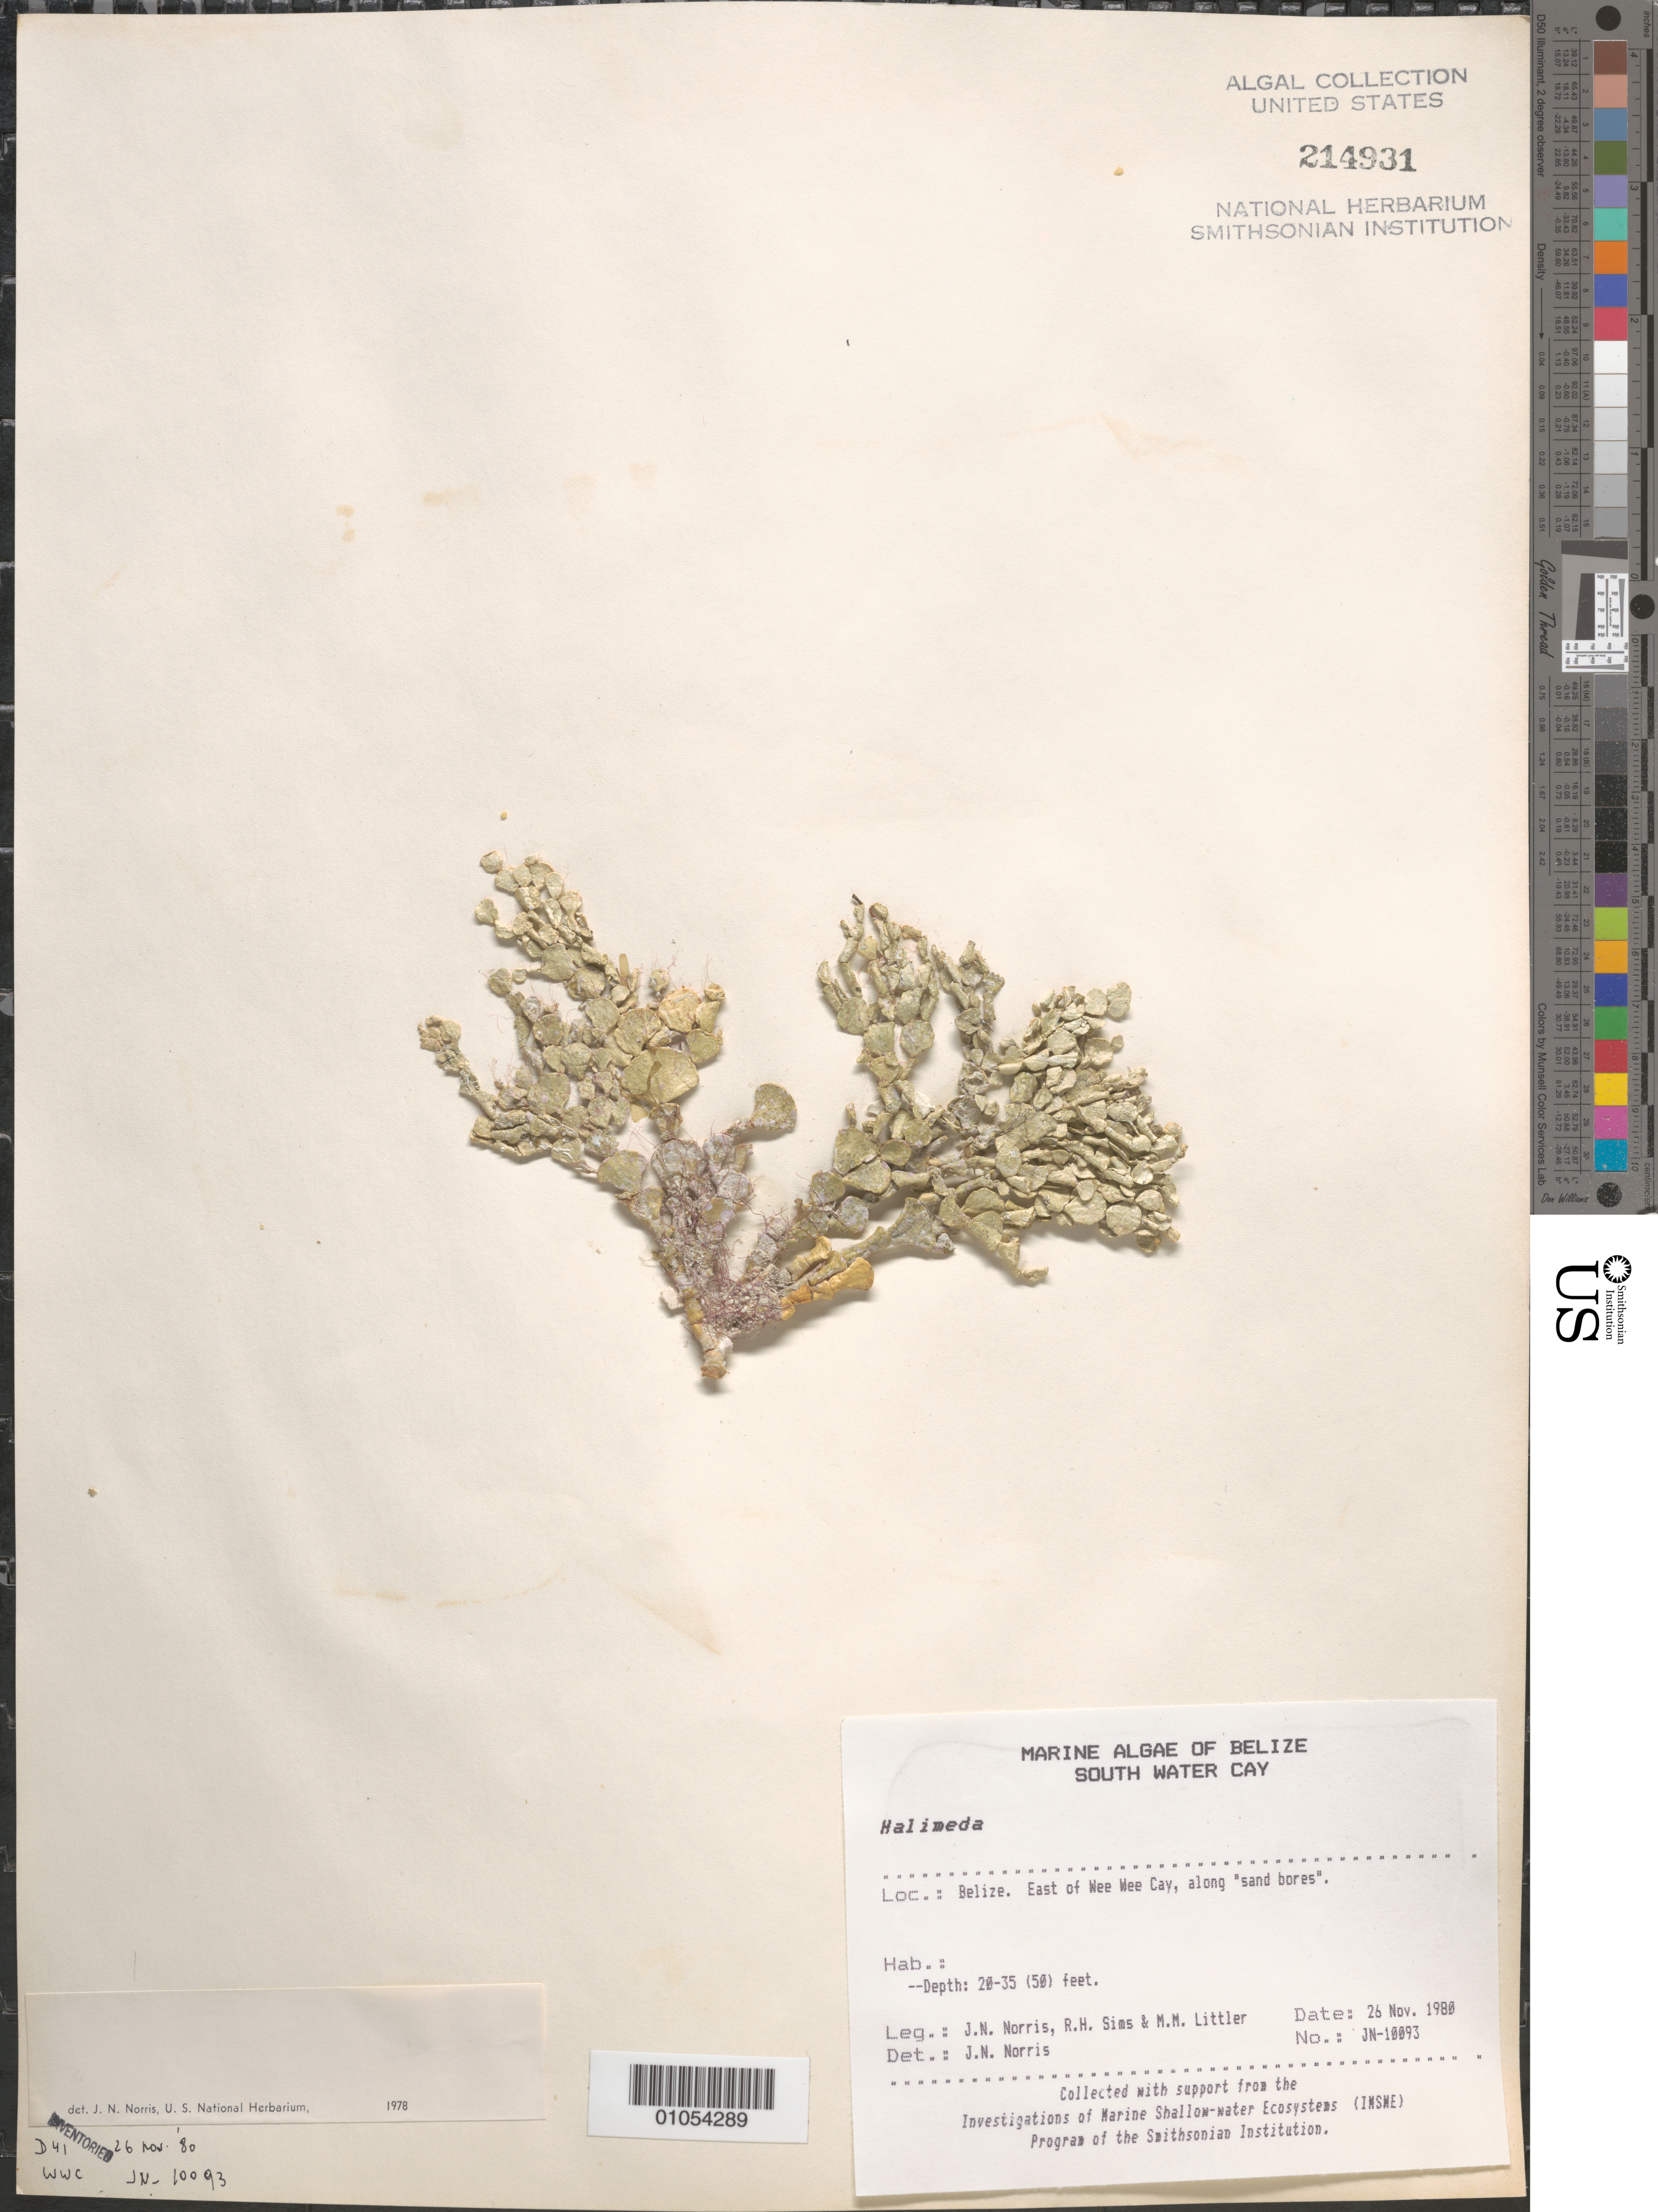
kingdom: Plantae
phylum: Chlorophyta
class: Ulvophyceae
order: Bryopsidales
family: Halimedaceae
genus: Halimeda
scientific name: Halimeda sp.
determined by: Norris, James N.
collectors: J. N. Norris, R. H. Sims & M. M. Littler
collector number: JN-10093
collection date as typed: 26 Nov 1980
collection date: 1980-11-26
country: Belize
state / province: Stann Creek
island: Wee Wee Cay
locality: East of Wee Wee Cay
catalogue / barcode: US 214931